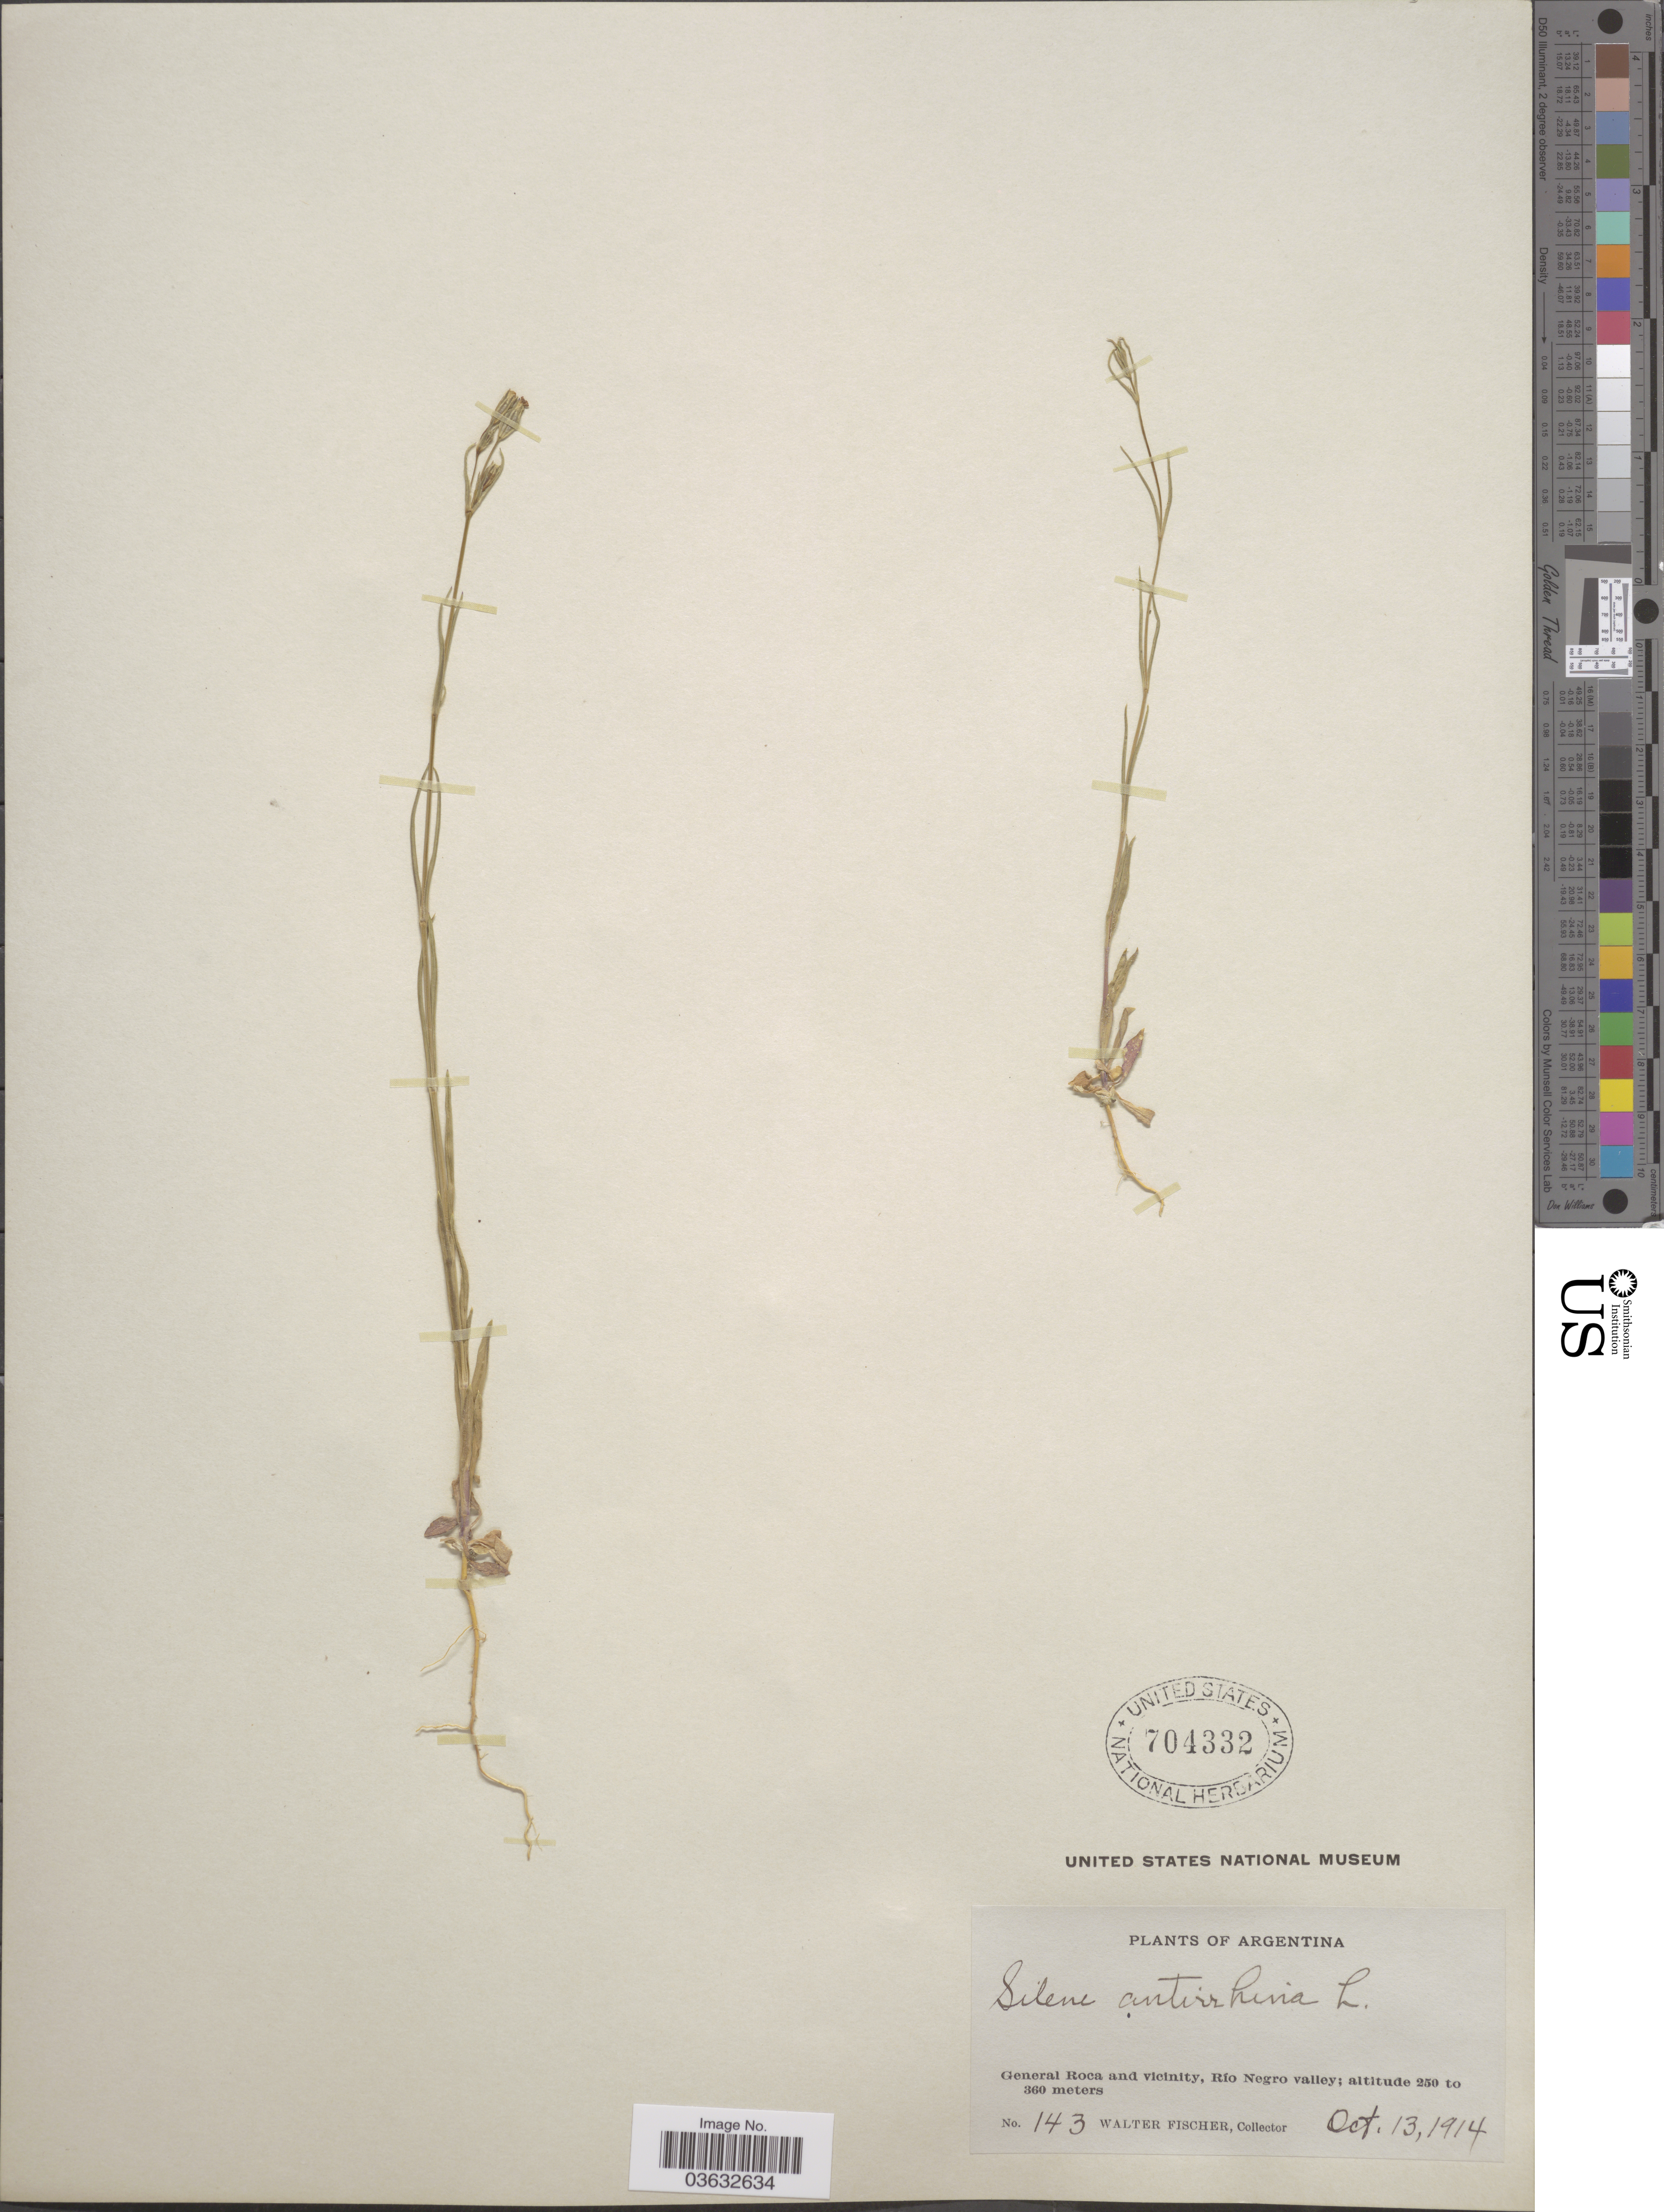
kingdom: Plantae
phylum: Tracheophyta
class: Magnoliopsida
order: Caryophyllales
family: Caryophyllaceae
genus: Silene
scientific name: Silene antirrhina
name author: L.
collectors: W. Fischer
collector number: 143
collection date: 1914-10-13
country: Argentina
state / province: Rio Negro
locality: General Roca and vicinity, Río Negro valley.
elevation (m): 250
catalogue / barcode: US 704332